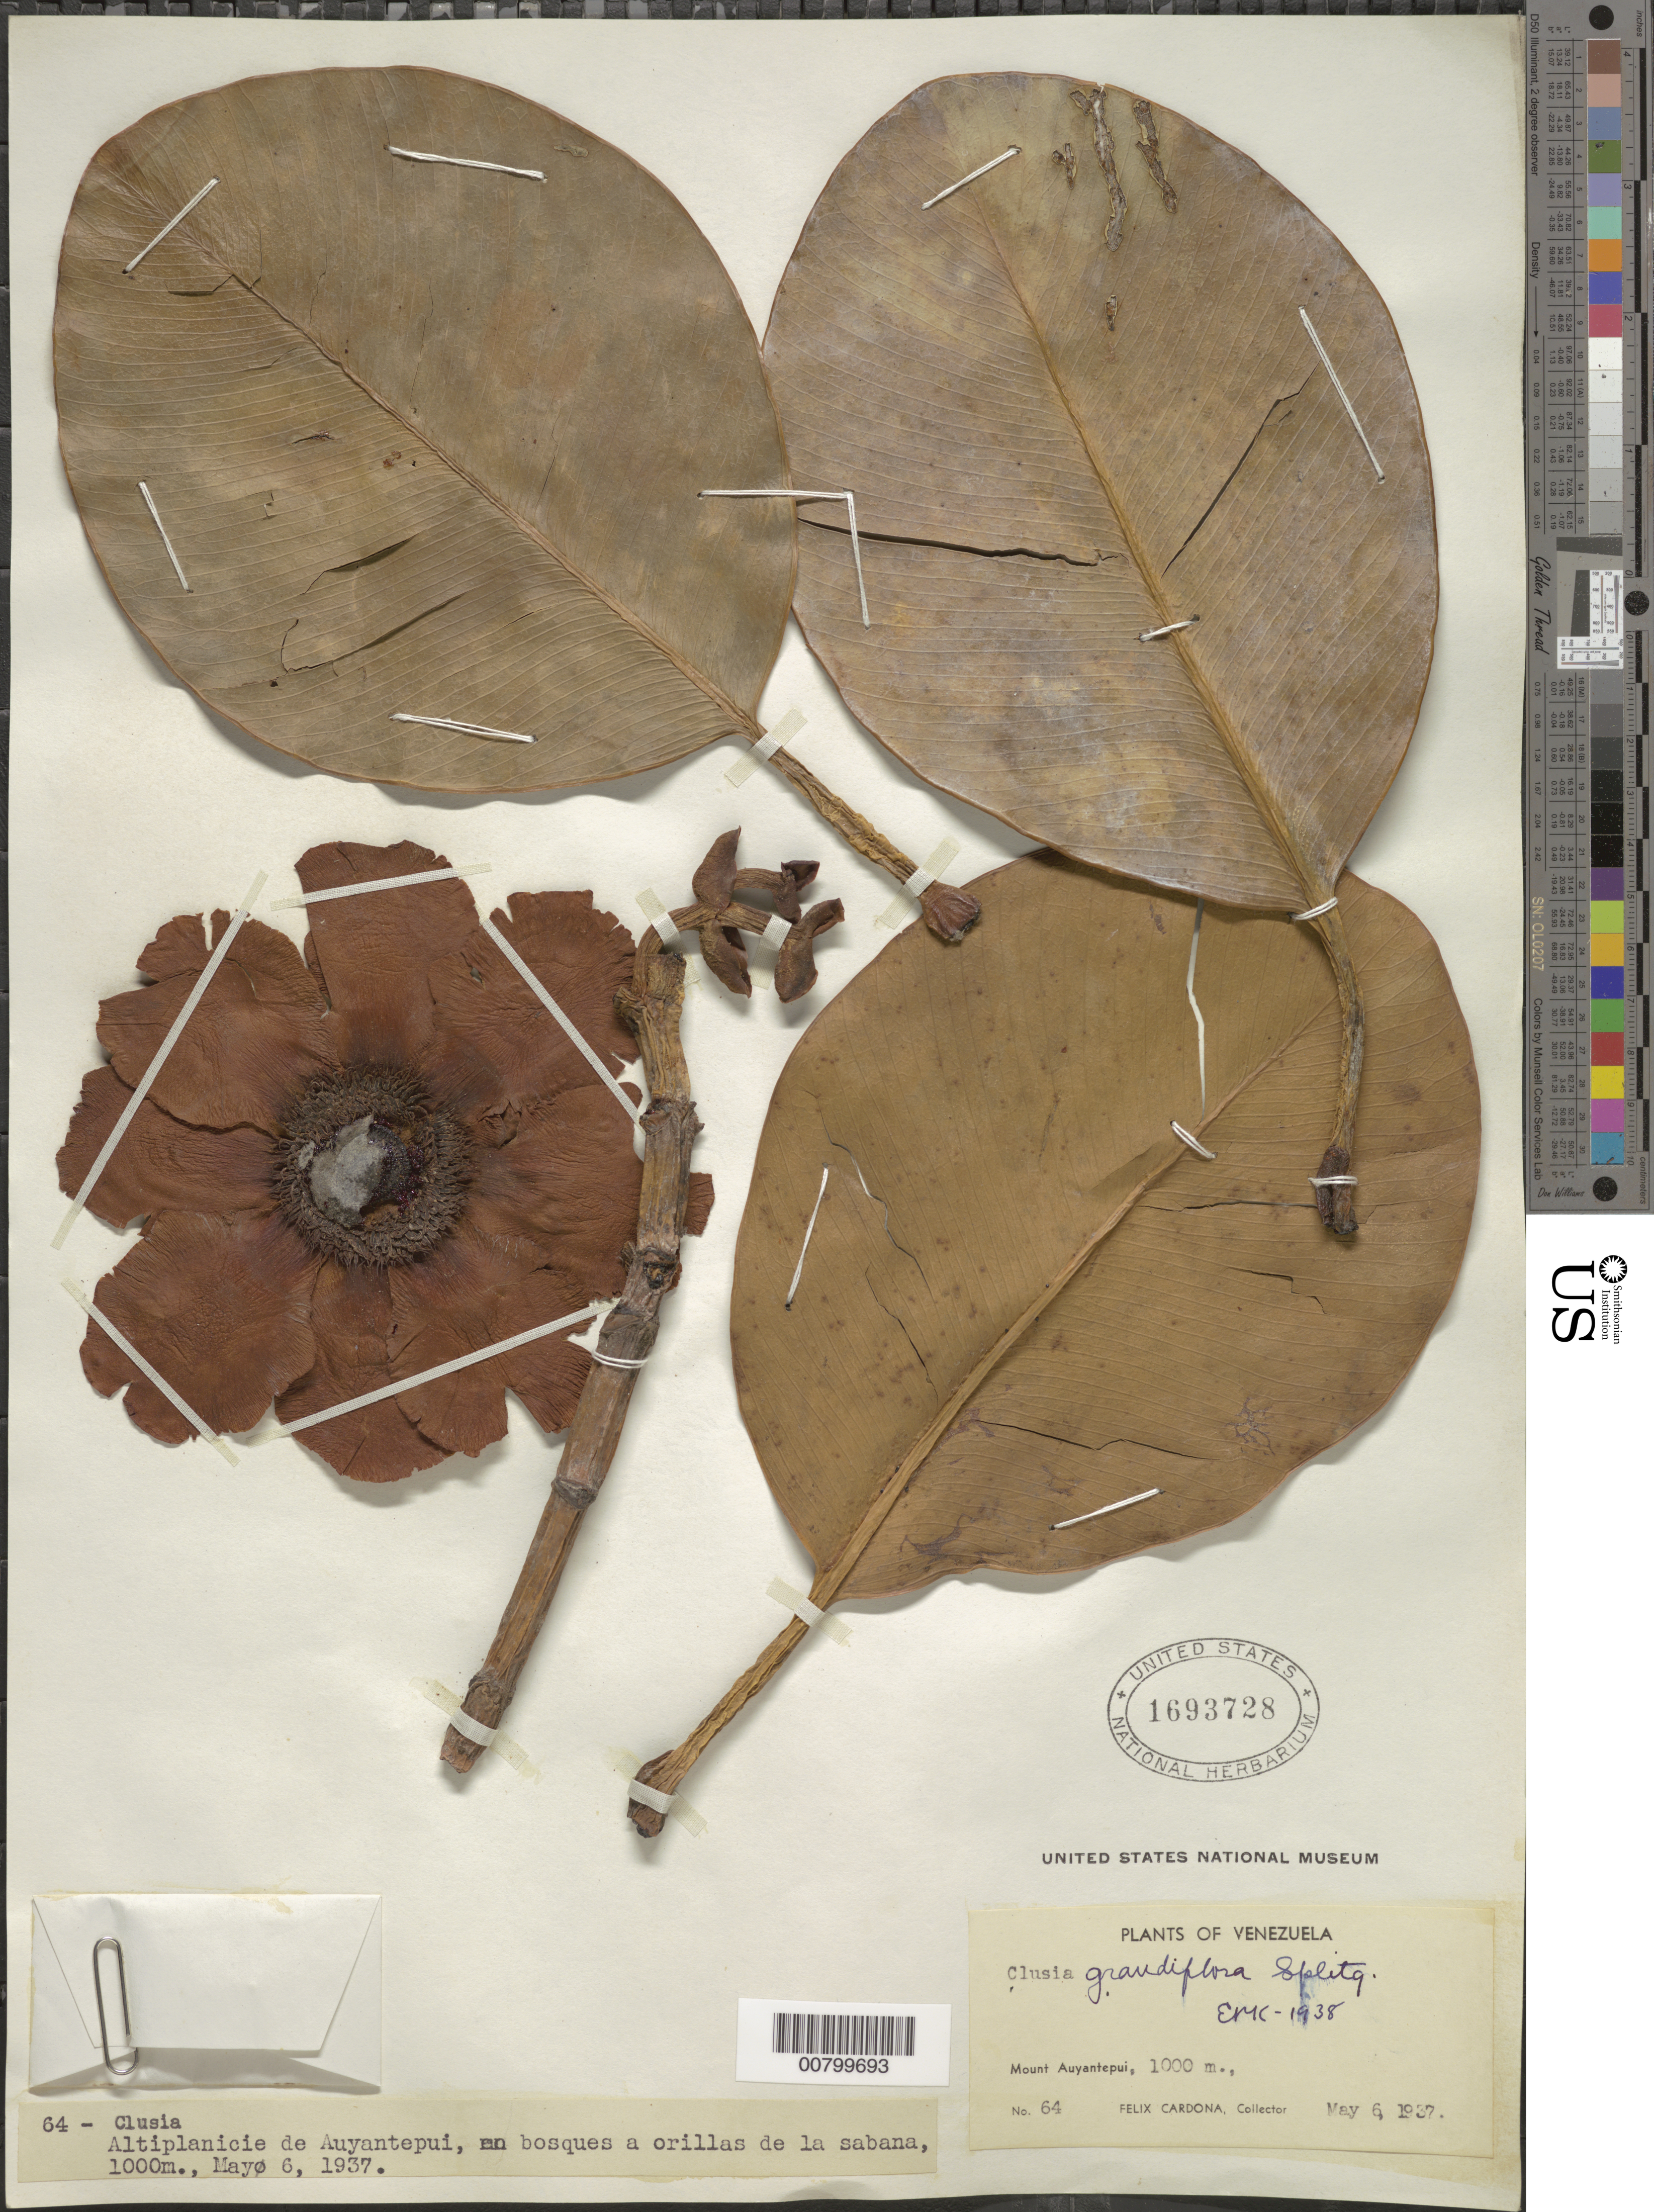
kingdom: Plantae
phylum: Tracheophyta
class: Magnoliopsida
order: Malpighiales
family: Clusiaceae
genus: Clusia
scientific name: Clusia grandiflora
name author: Splitg.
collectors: F. Cardona Puig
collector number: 64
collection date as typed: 6-May-37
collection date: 1937-05-06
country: Venezuela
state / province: Bolívar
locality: Cerro Auyantepuí, Alto Caroní, Guayana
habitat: Altiplanicie, bosques a orillas de la sabana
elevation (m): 1000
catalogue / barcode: US 1693728